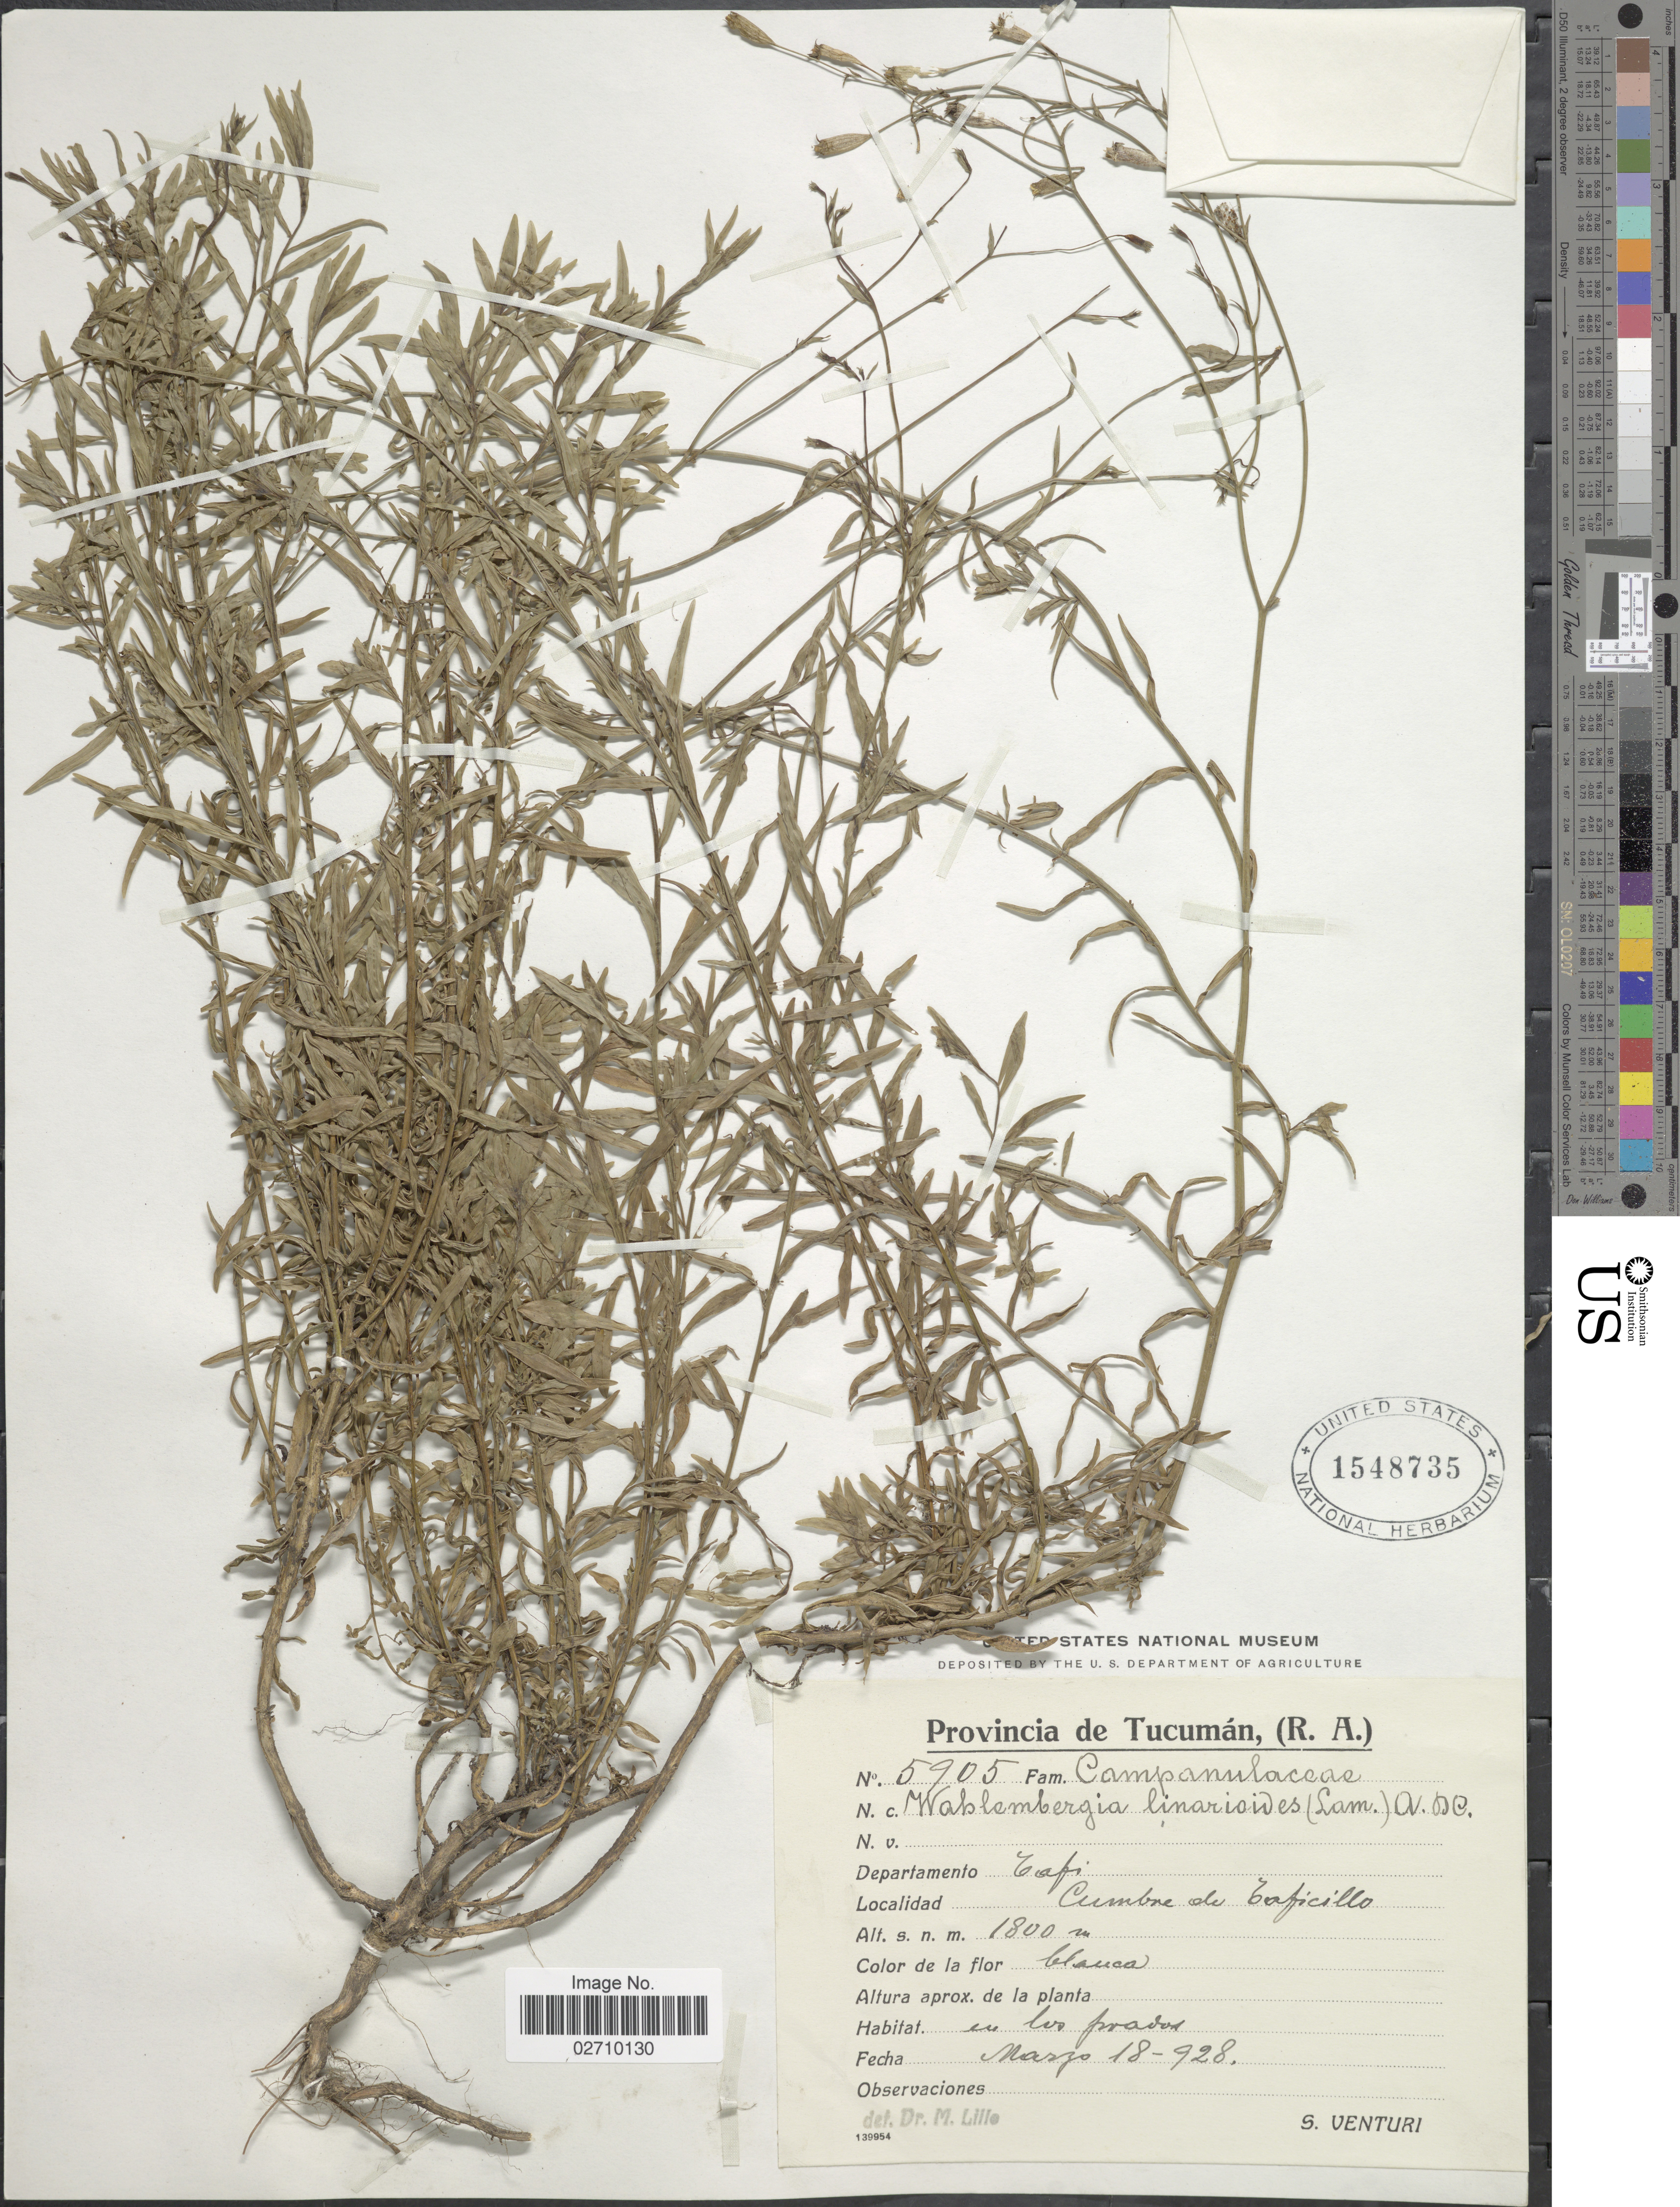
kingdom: Plantae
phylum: Tracheophyta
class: Magnoliopsida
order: Asterales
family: Campanulaceae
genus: Wahlenbergia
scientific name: Wahlenbergia linarioides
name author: (Lam.) A. DC.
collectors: S. Venturi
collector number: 5905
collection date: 1928-03-18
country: Argentina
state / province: Tucuman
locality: Departamento: Tafi, Cumbre de Taficillo.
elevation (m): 1800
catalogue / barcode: US 1548735